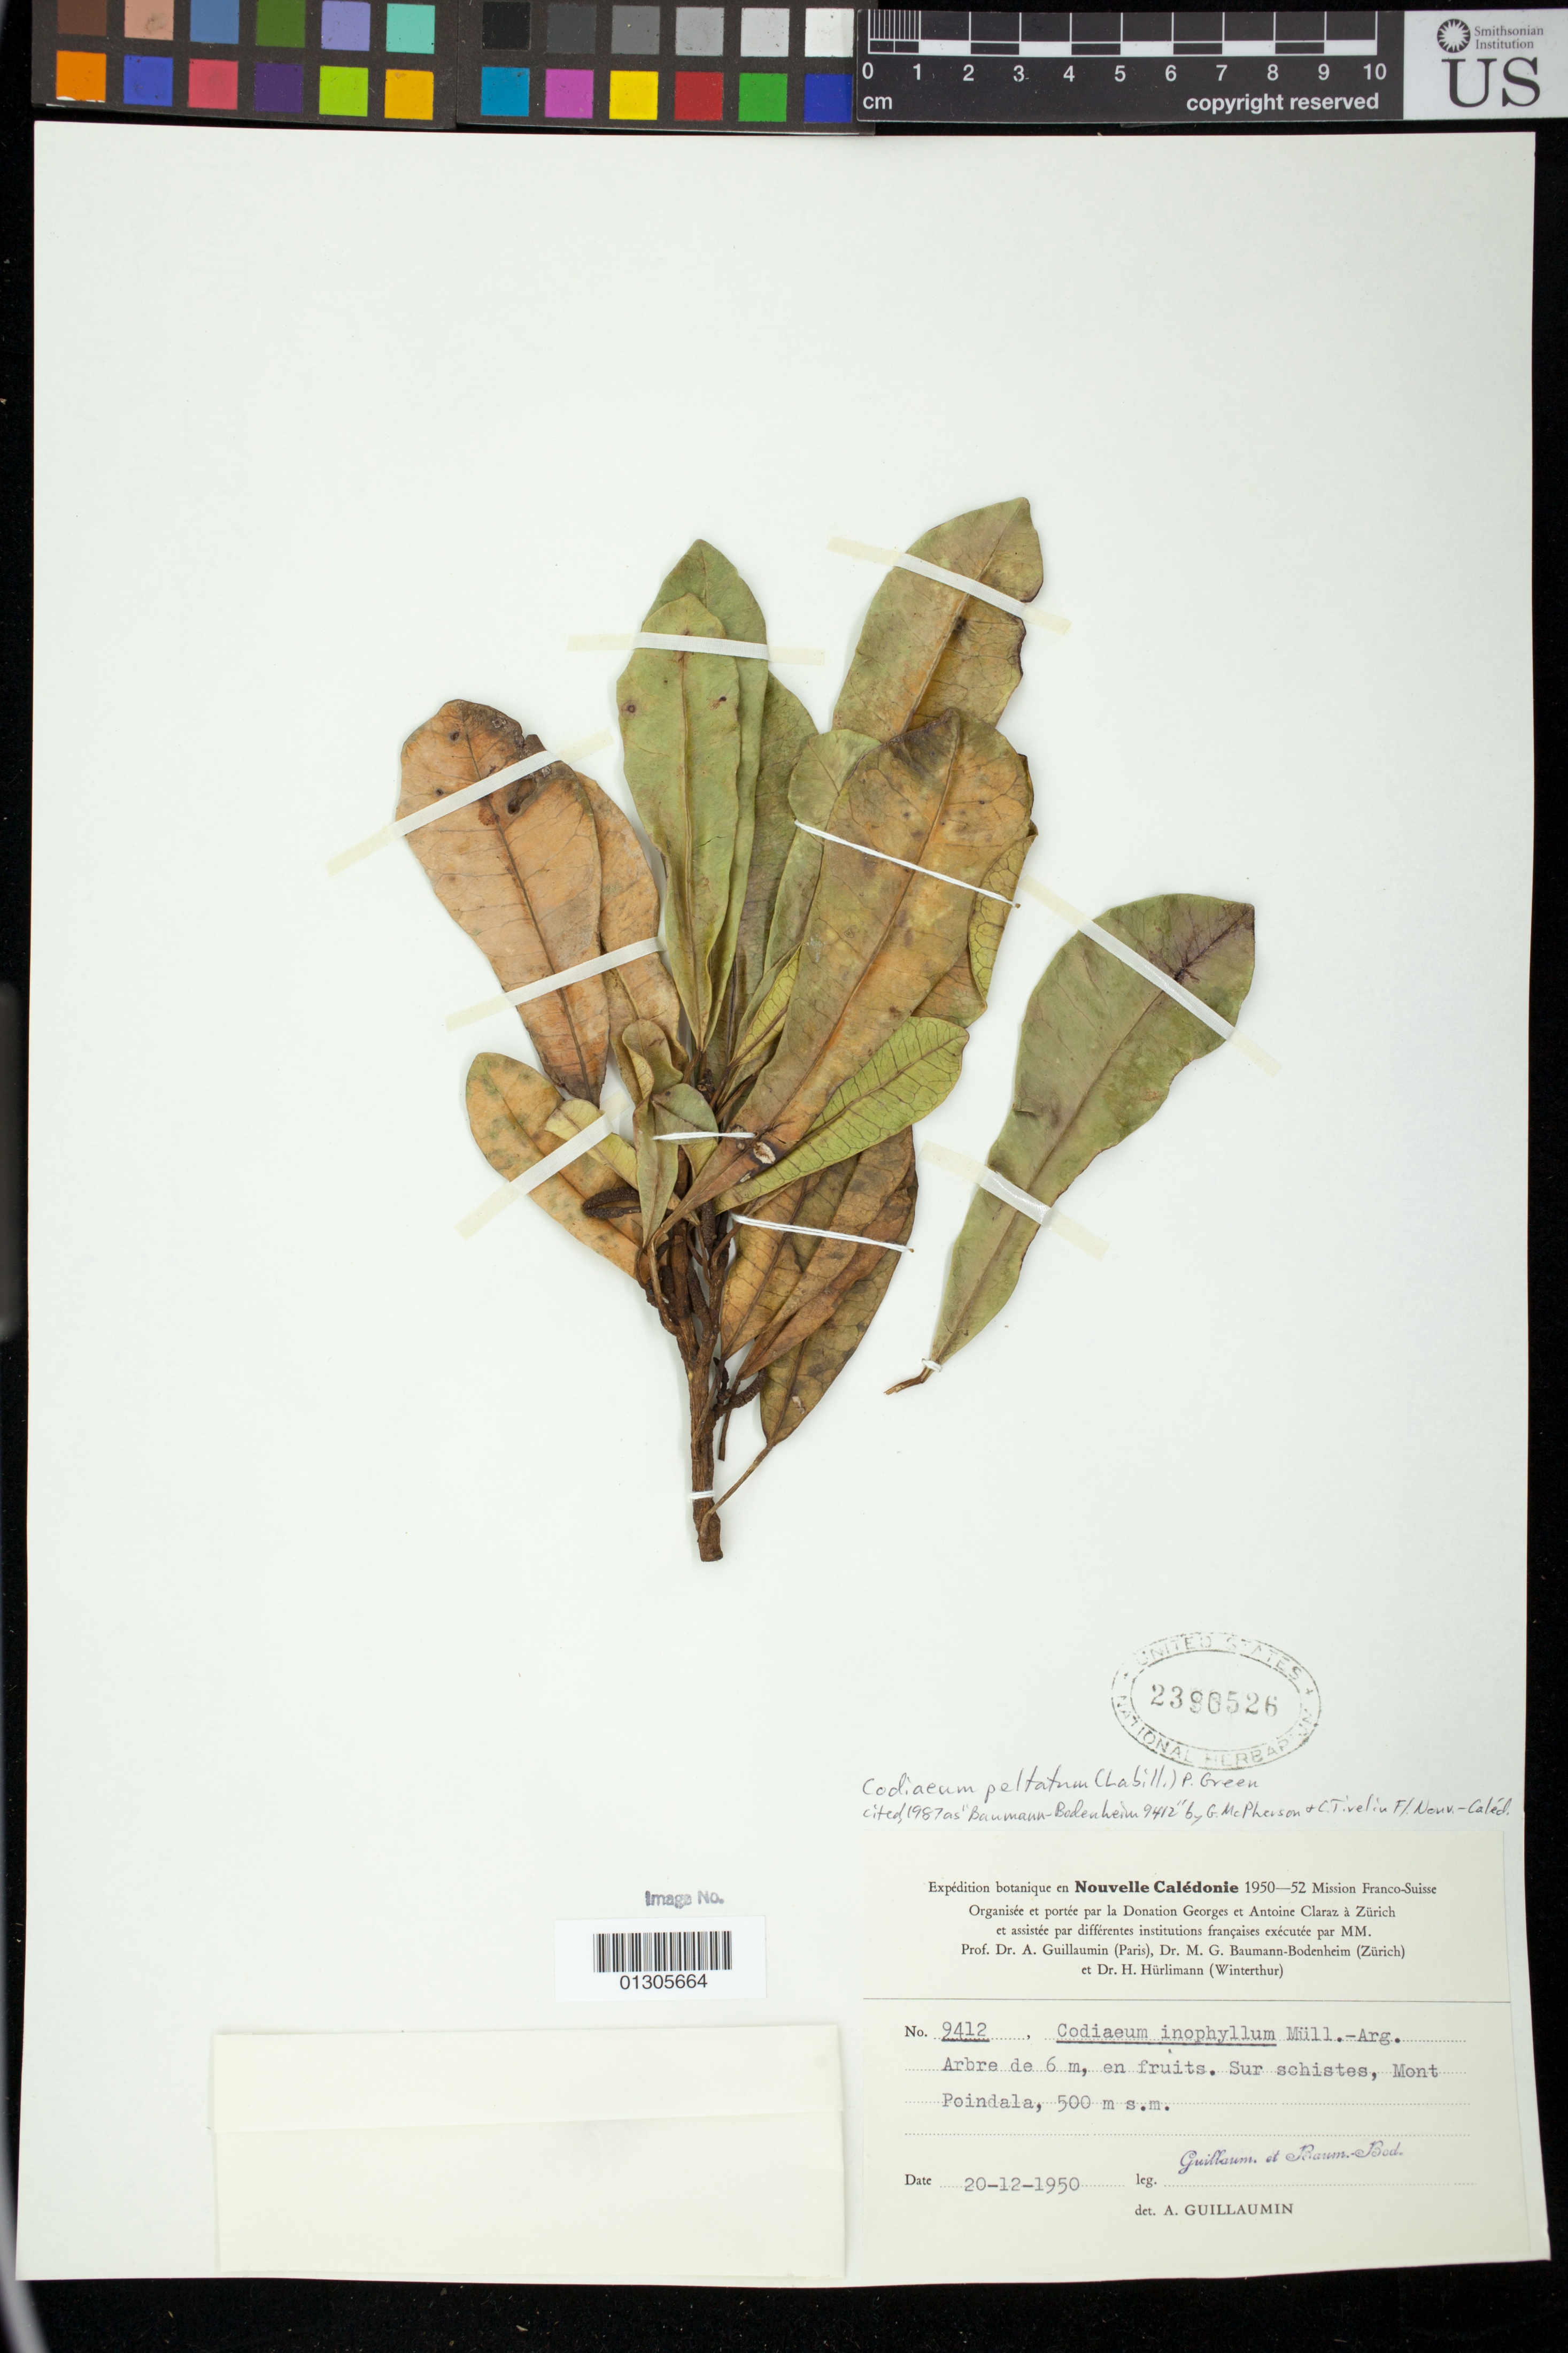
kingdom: Plantae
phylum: Tracheophyta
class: Magnoliopsida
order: Malpighiales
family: Euphorbiaceae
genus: Codiaeum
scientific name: Codiaeum peltatum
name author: P.S. Green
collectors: A. Guillaumin & M. G. Baumann-Bodenheim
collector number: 9412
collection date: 1950-12-20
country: New Caledonia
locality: Mont Poindala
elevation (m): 500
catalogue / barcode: US 2390526